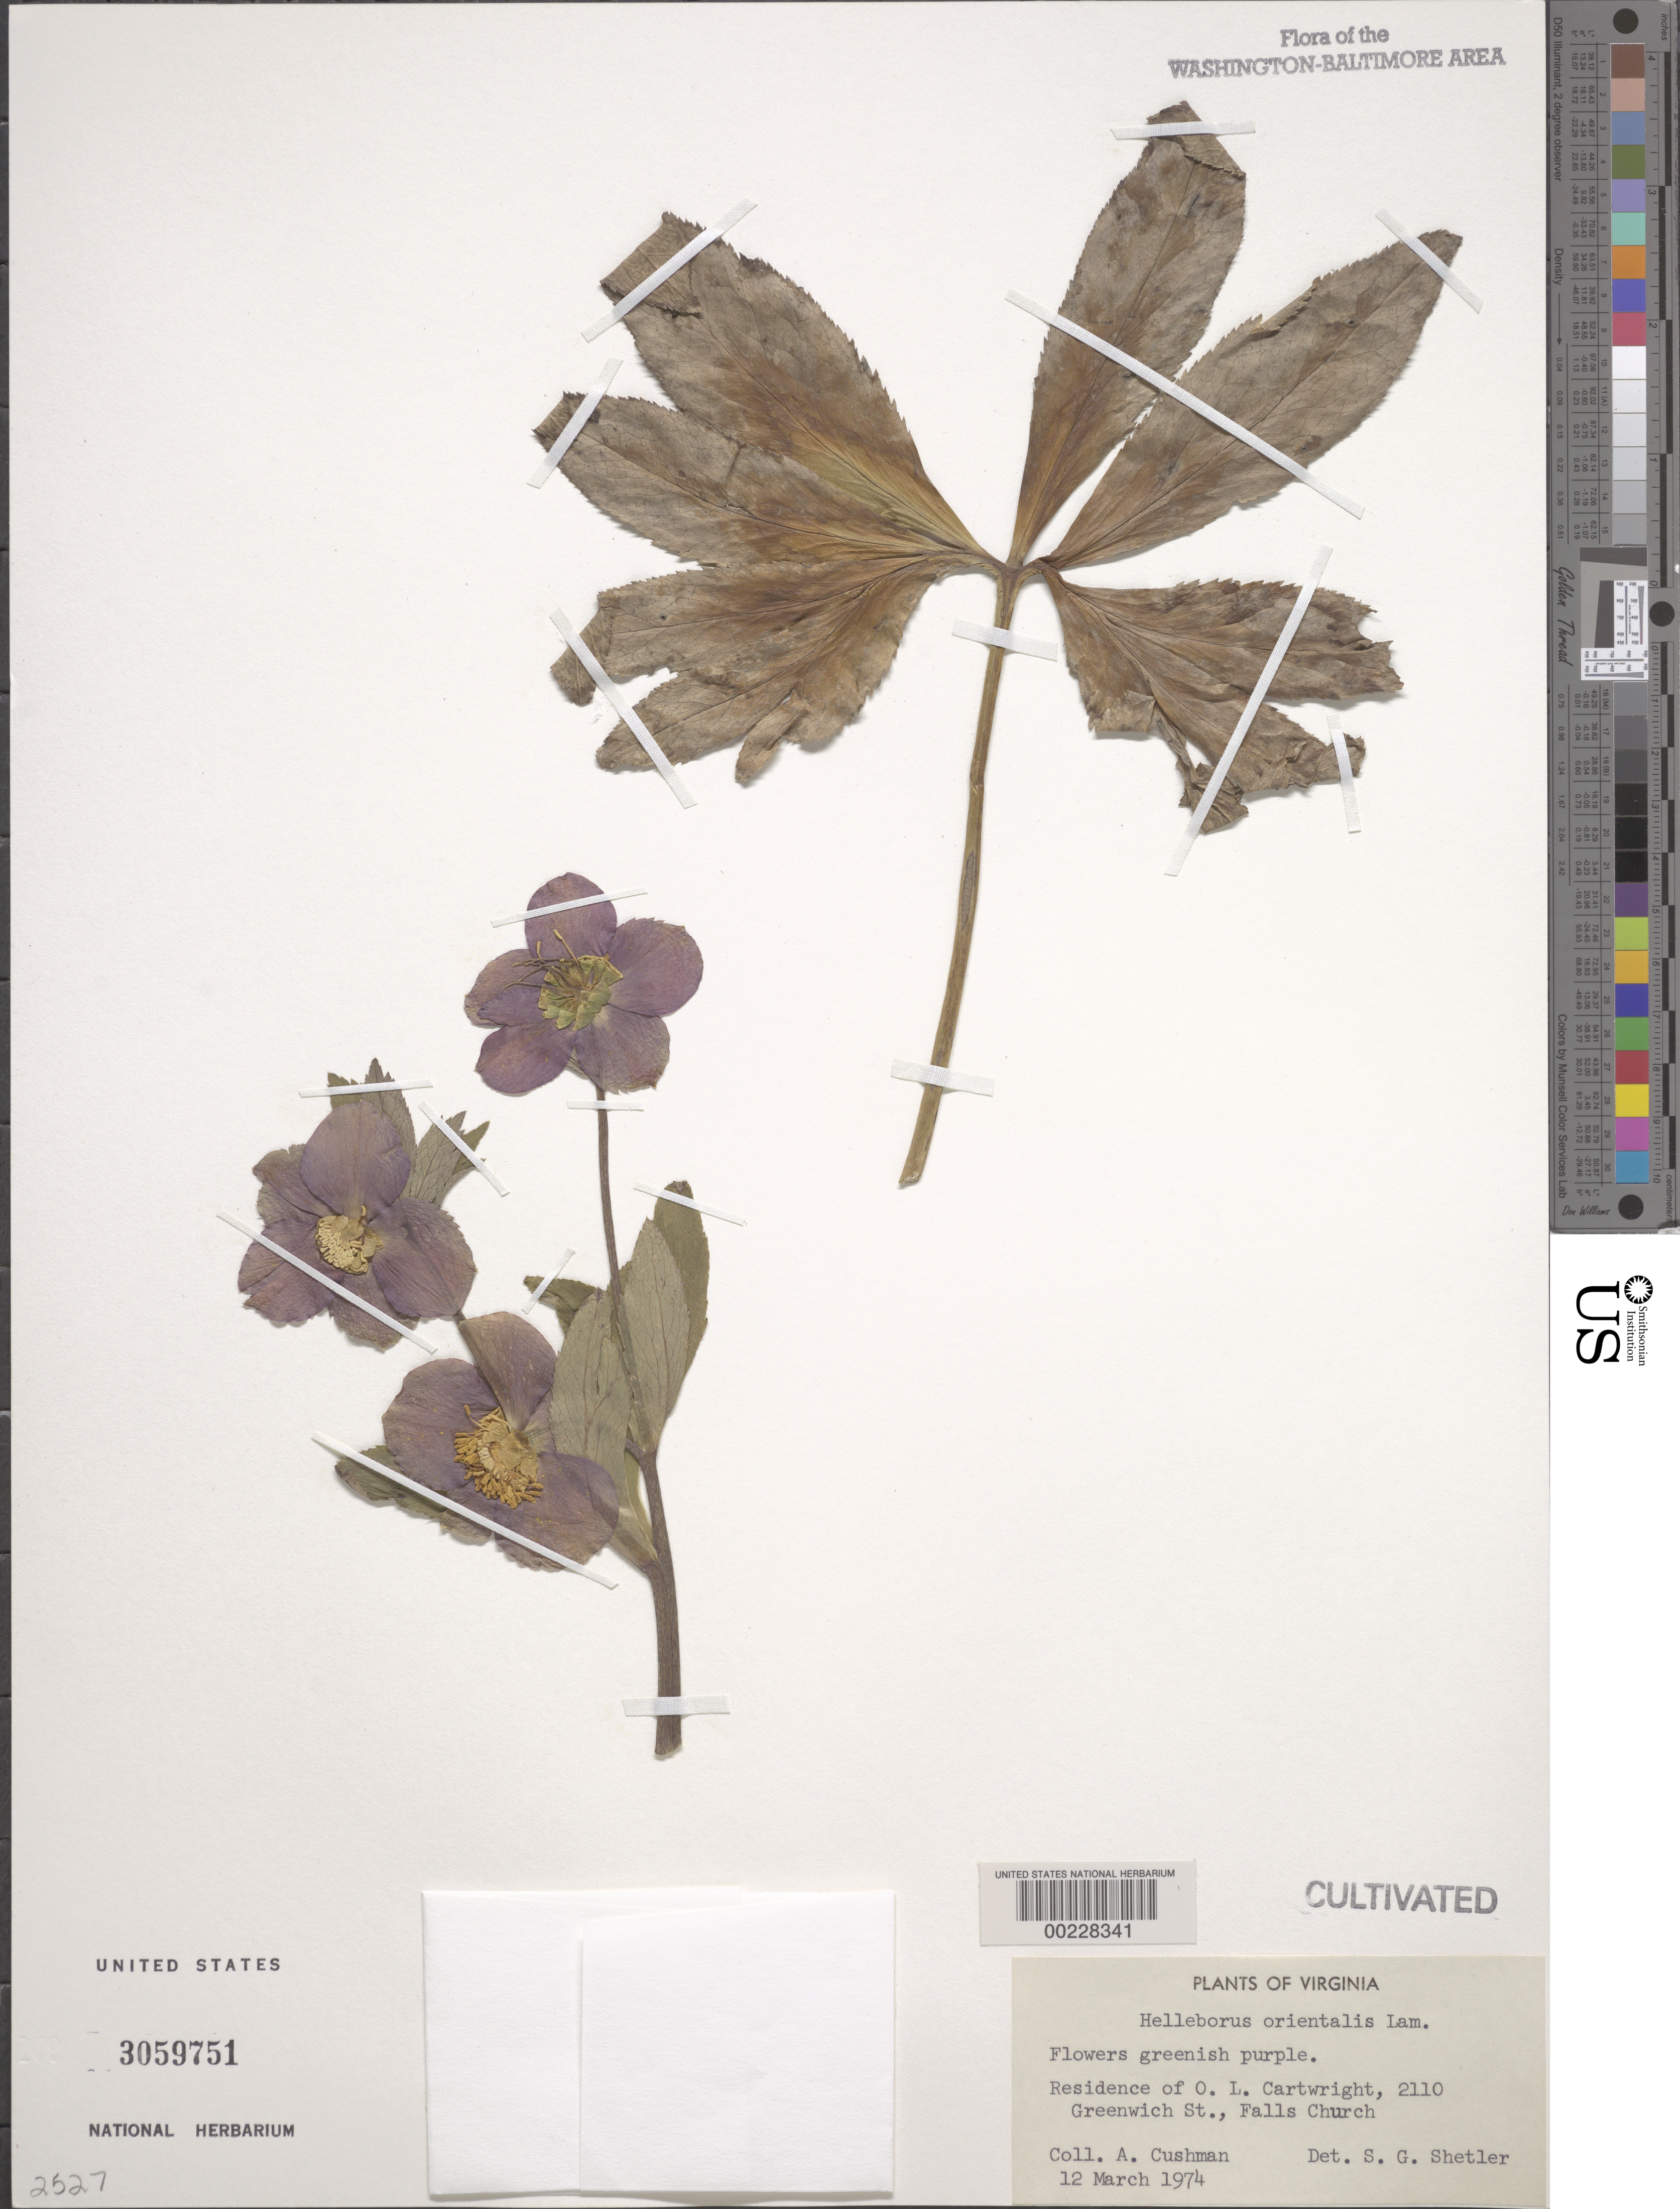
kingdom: Plantae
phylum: Tracheophyta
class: Magnoliopsida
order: Ranunculales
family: Ranunculaceae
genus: Helleborus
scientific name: Helleborus orientalis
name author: Lam.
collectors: A. Cushman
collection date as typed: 12 Mar 1974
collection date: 1974-03-12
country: United States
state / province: Virginia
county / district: City of Falls Church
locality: Falls Church, 2110 Greenwich St., Residence of O.l. Cartwright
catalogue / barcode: US 3059751